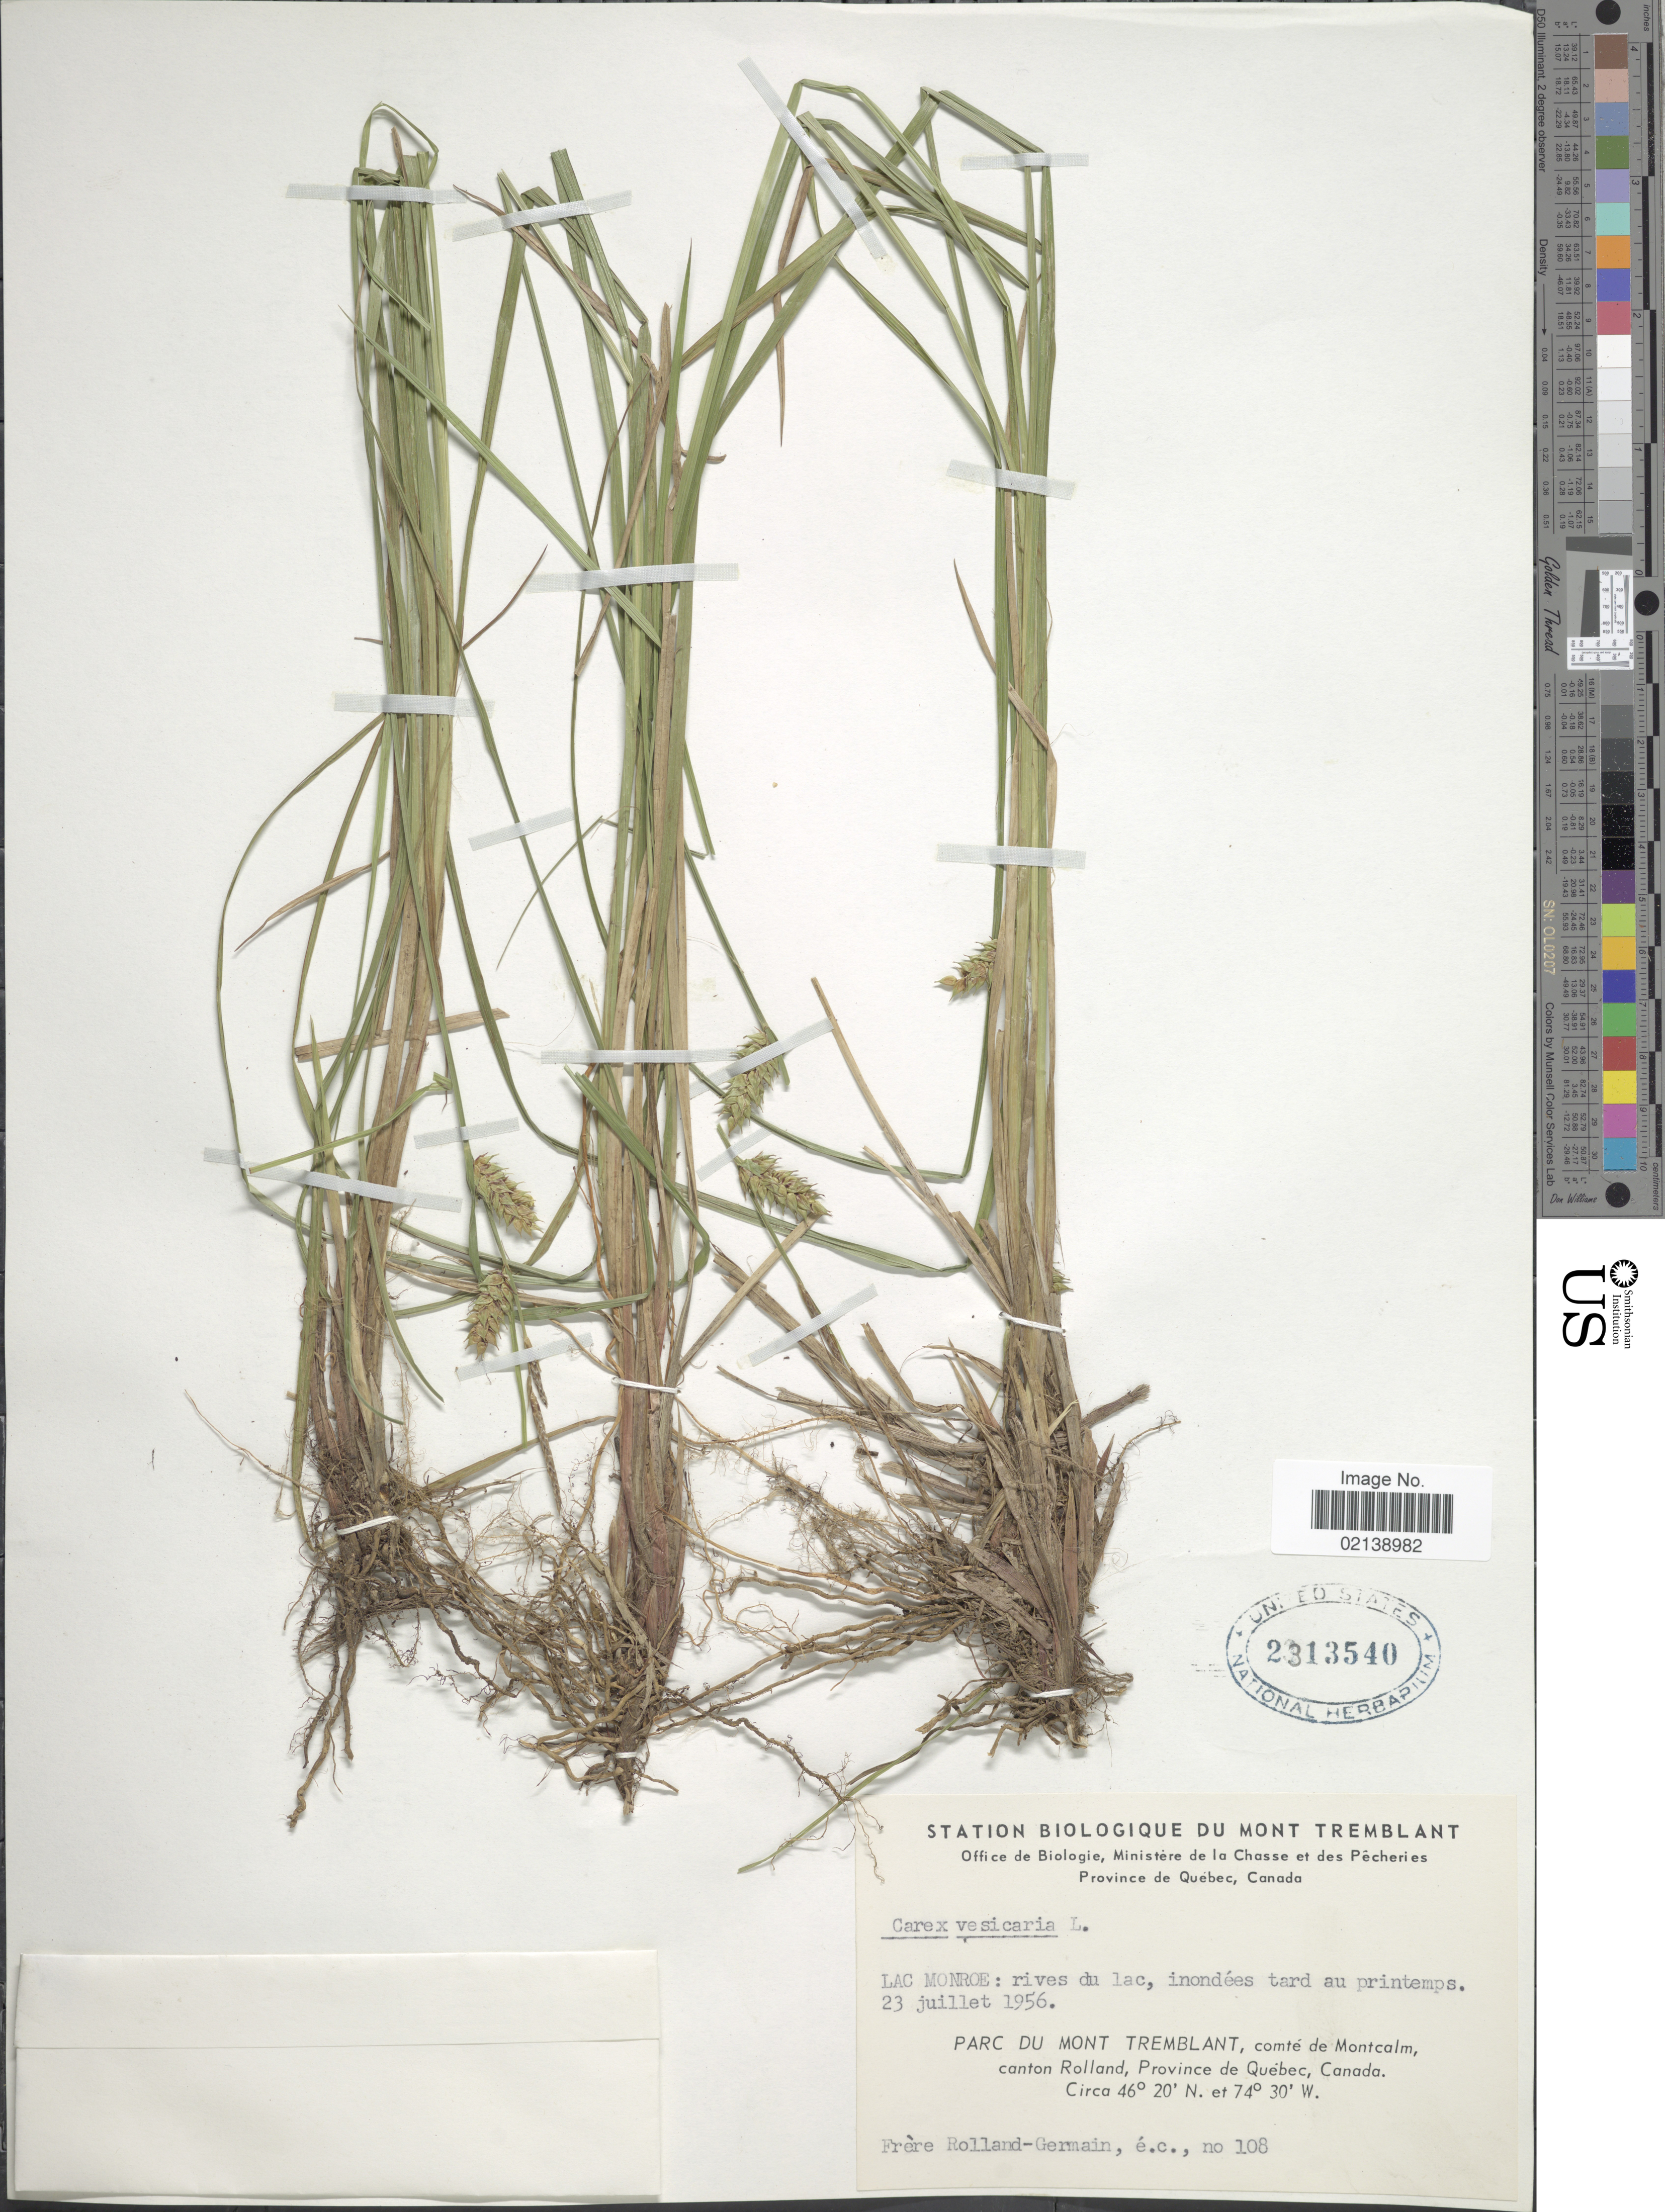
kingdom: Plantae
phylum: Tracheophyta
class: Liliopsida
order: Poales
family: Cyperaceae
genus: Carex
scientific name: Carex vesicaria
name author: L.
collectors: Rolland-Germain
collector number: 108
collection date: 1956-07-23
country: Canada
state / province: Quebec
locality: Lac Monroe: rives du lac, inondées tard au printemps, Parc Du Mont Tremblant, comté de Montcalm, canton Rolland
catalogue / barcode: US 2313540